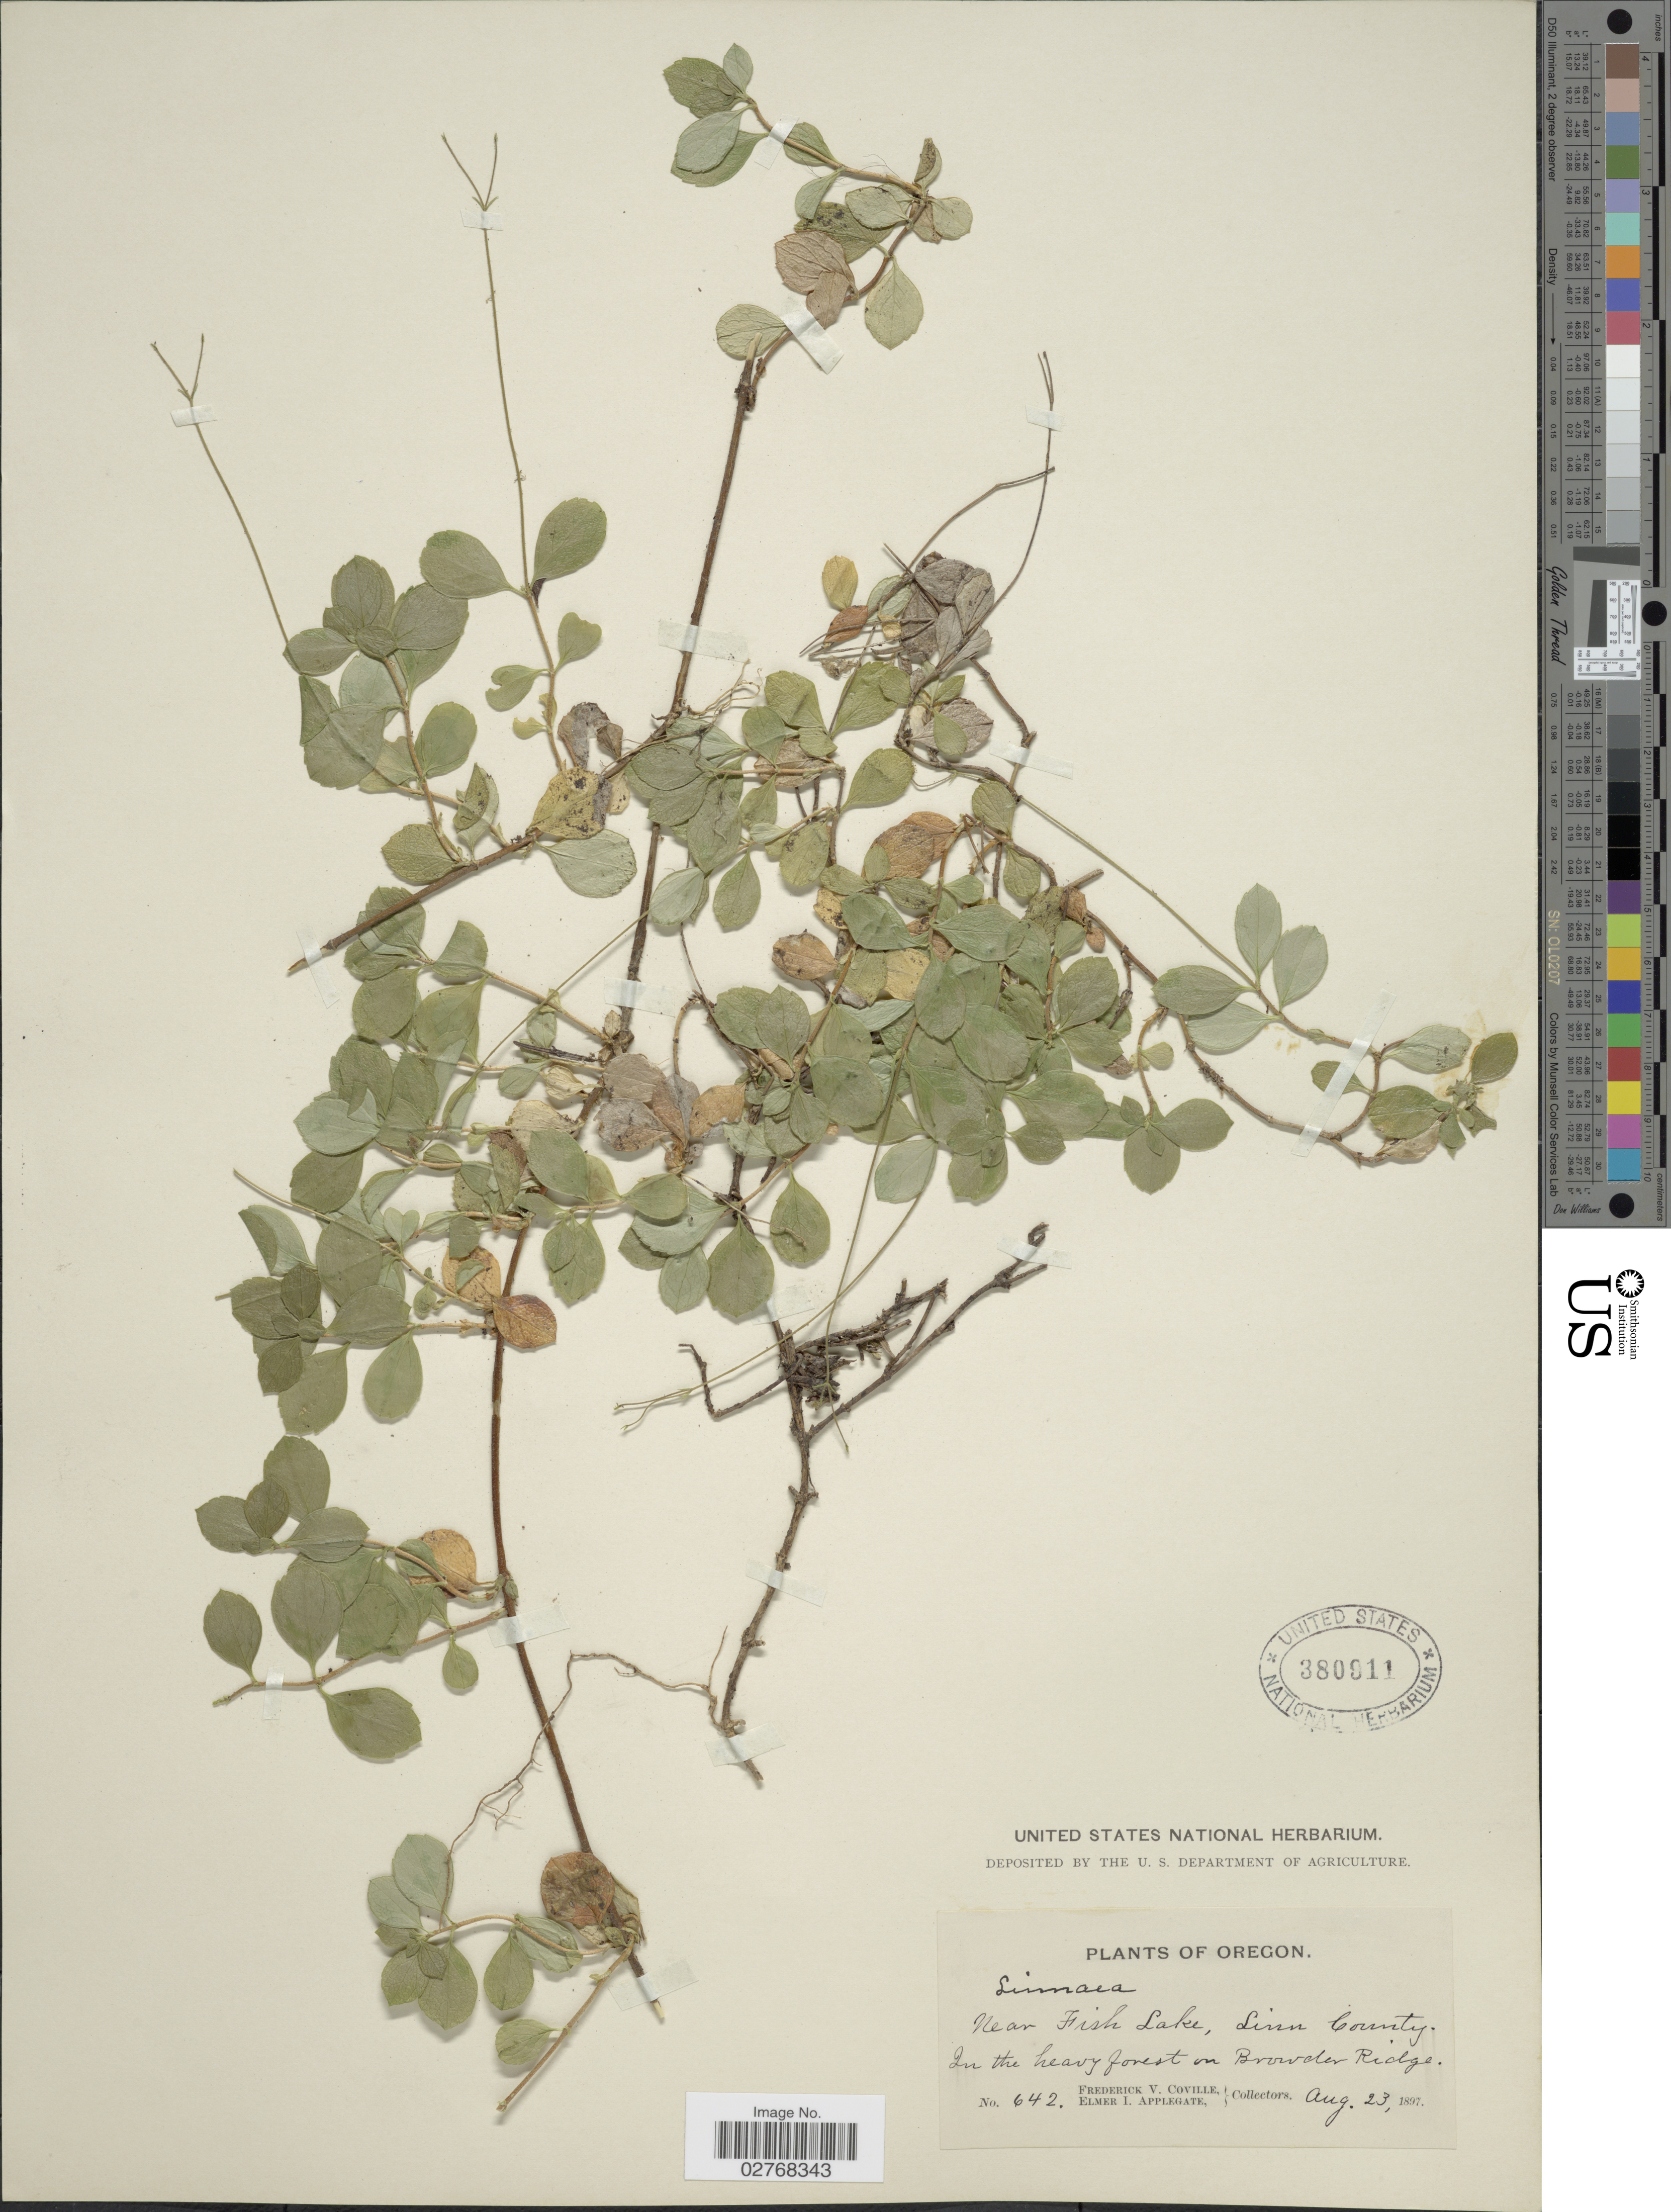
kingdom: Plantae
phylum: Tracheophyta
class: Magnoliopsida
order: Dipsacales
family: Caprifoliaceae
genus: Linnaea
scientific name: Linnaea borealis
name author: L.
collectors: F. V. Coville & E. I. Applegate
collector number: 642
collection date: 1897-08-23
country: United States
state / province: Oregon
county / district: Linn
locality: Near Fish Lake, Linn County. In the heavy forest on Browder Ridge.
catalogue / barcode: US 380911